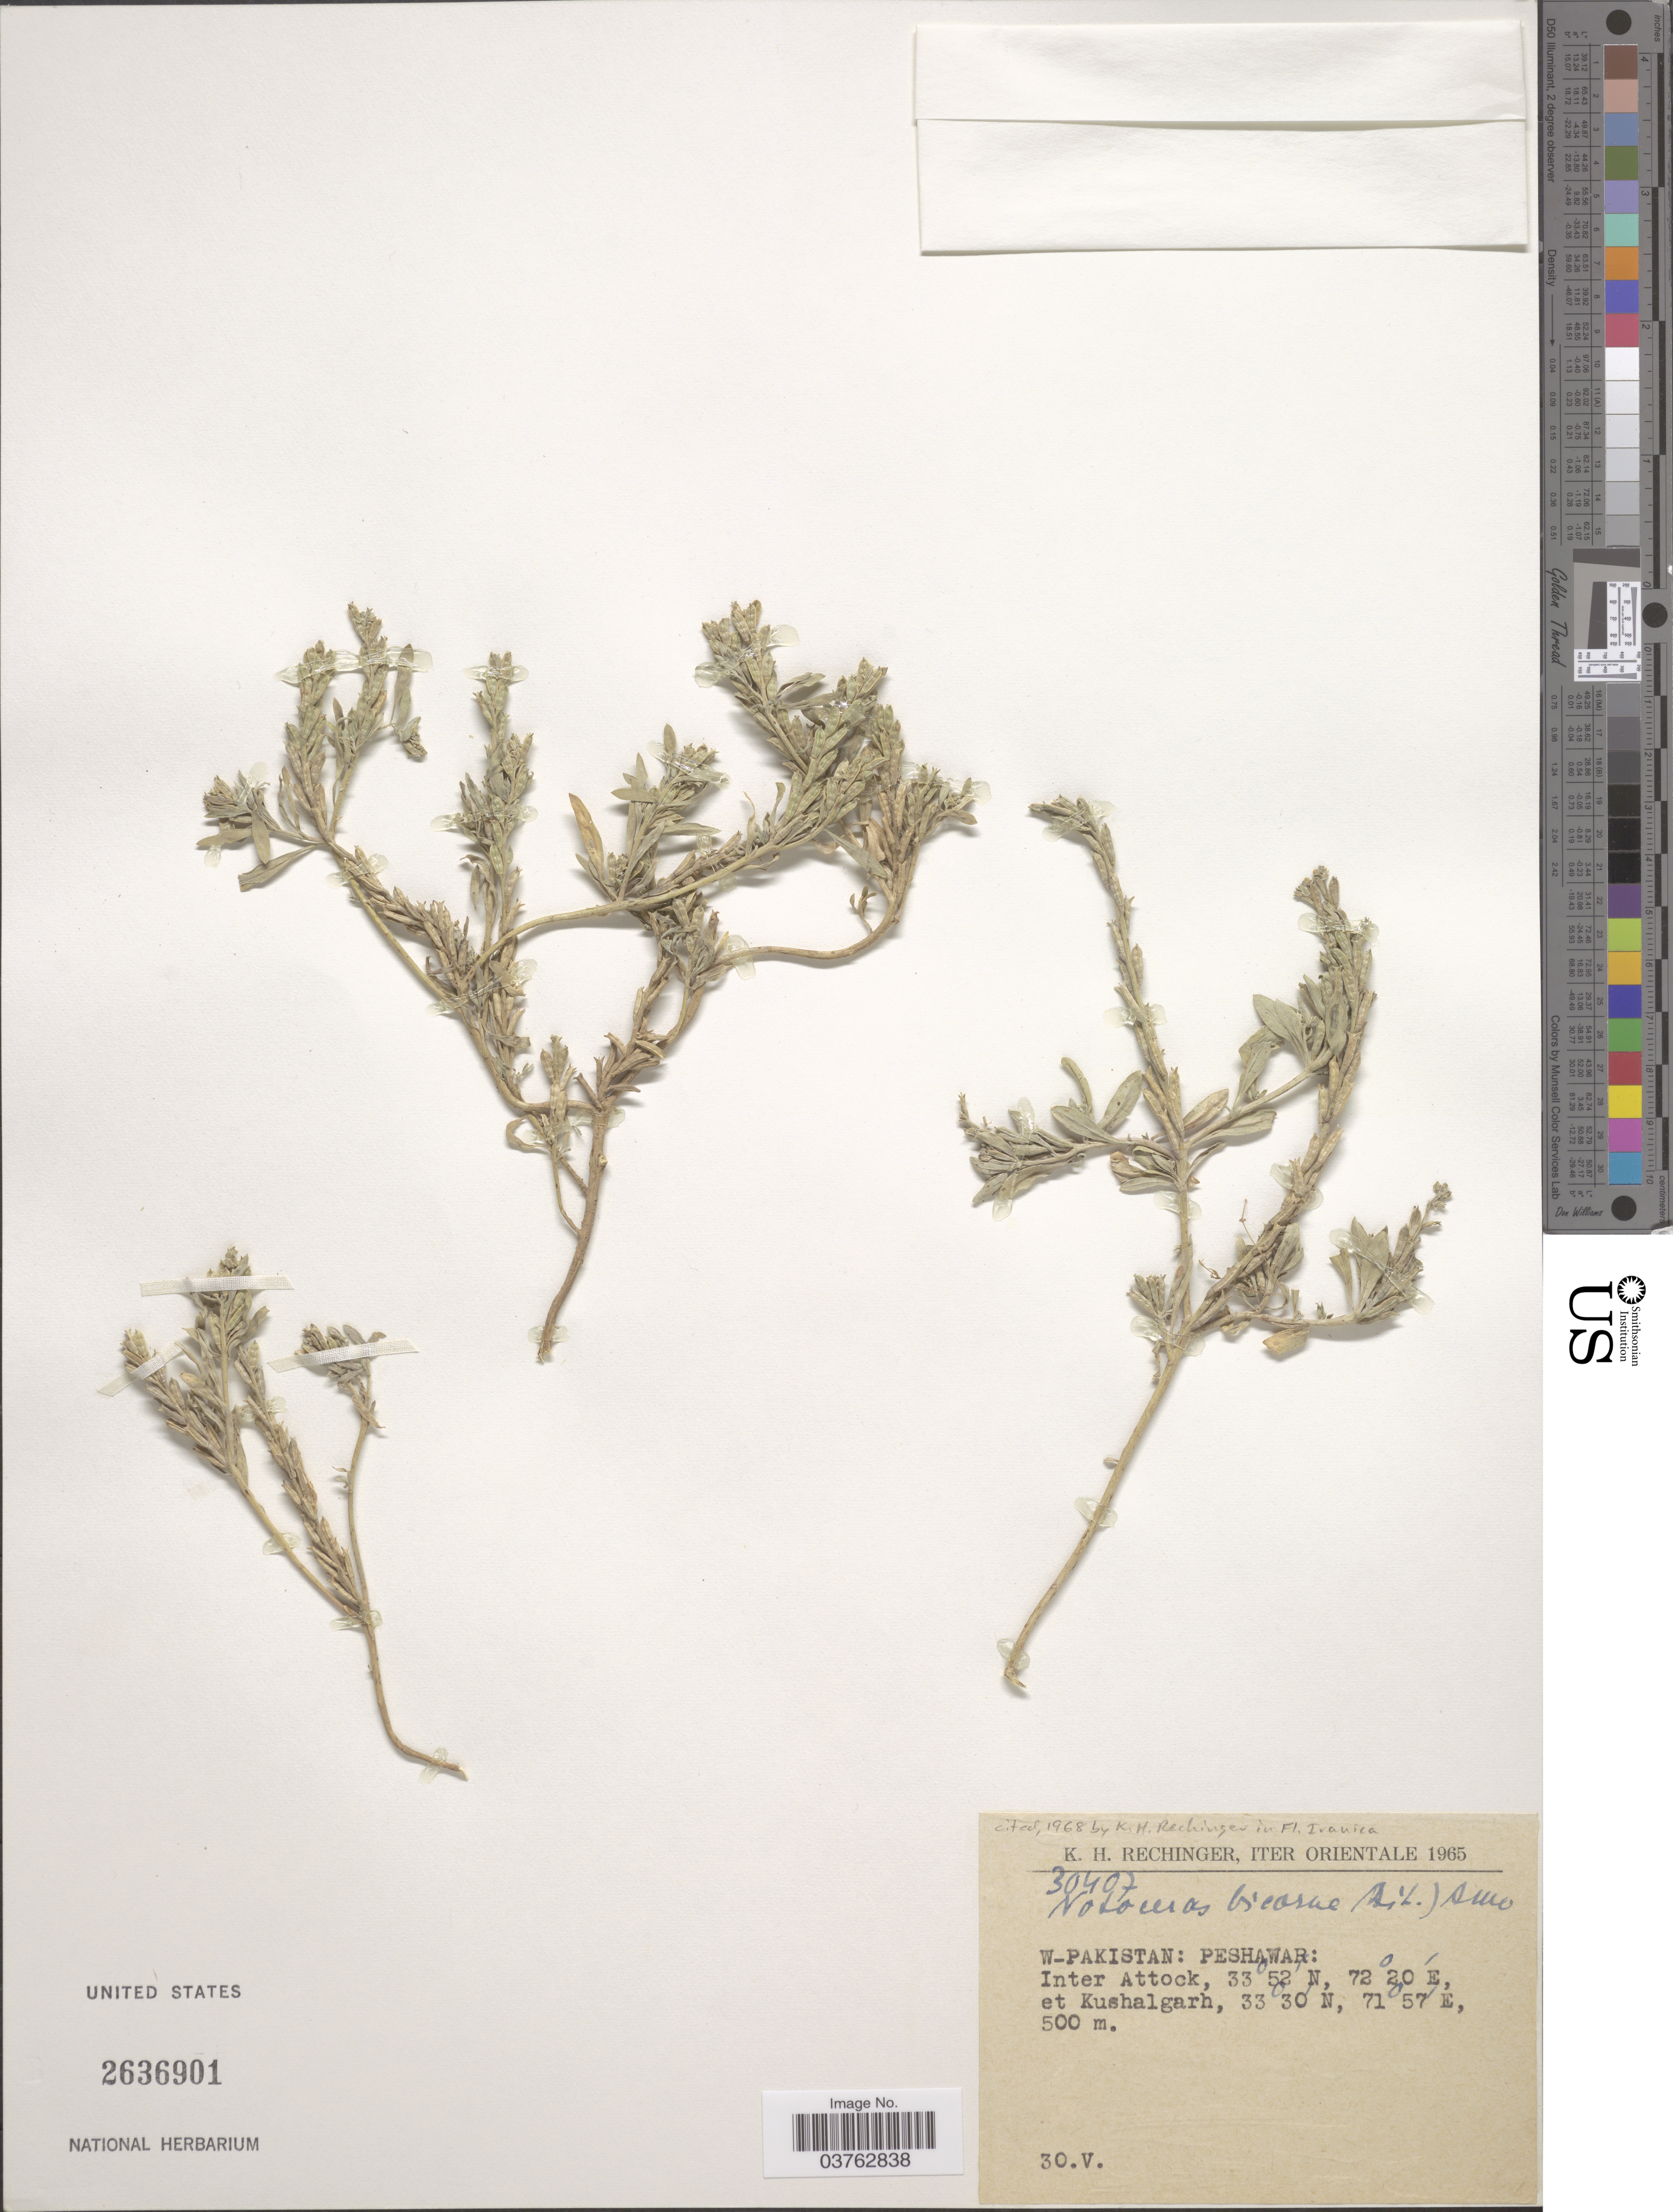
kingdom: Plantae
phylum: Tracheophyta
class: Magnoliopsida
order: Brassicales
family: Brassicaceae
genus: Notoceras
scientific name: Notoceras bicorne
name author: (Aiton) Amo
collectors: K. H. Rechinger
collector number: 30407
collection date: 1965-05-30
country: Pakistan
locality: Orientale. W-Pakistan: Peshawar. Inter Attock, et Kushalgarh.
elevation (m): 500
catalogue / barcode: US 2636901